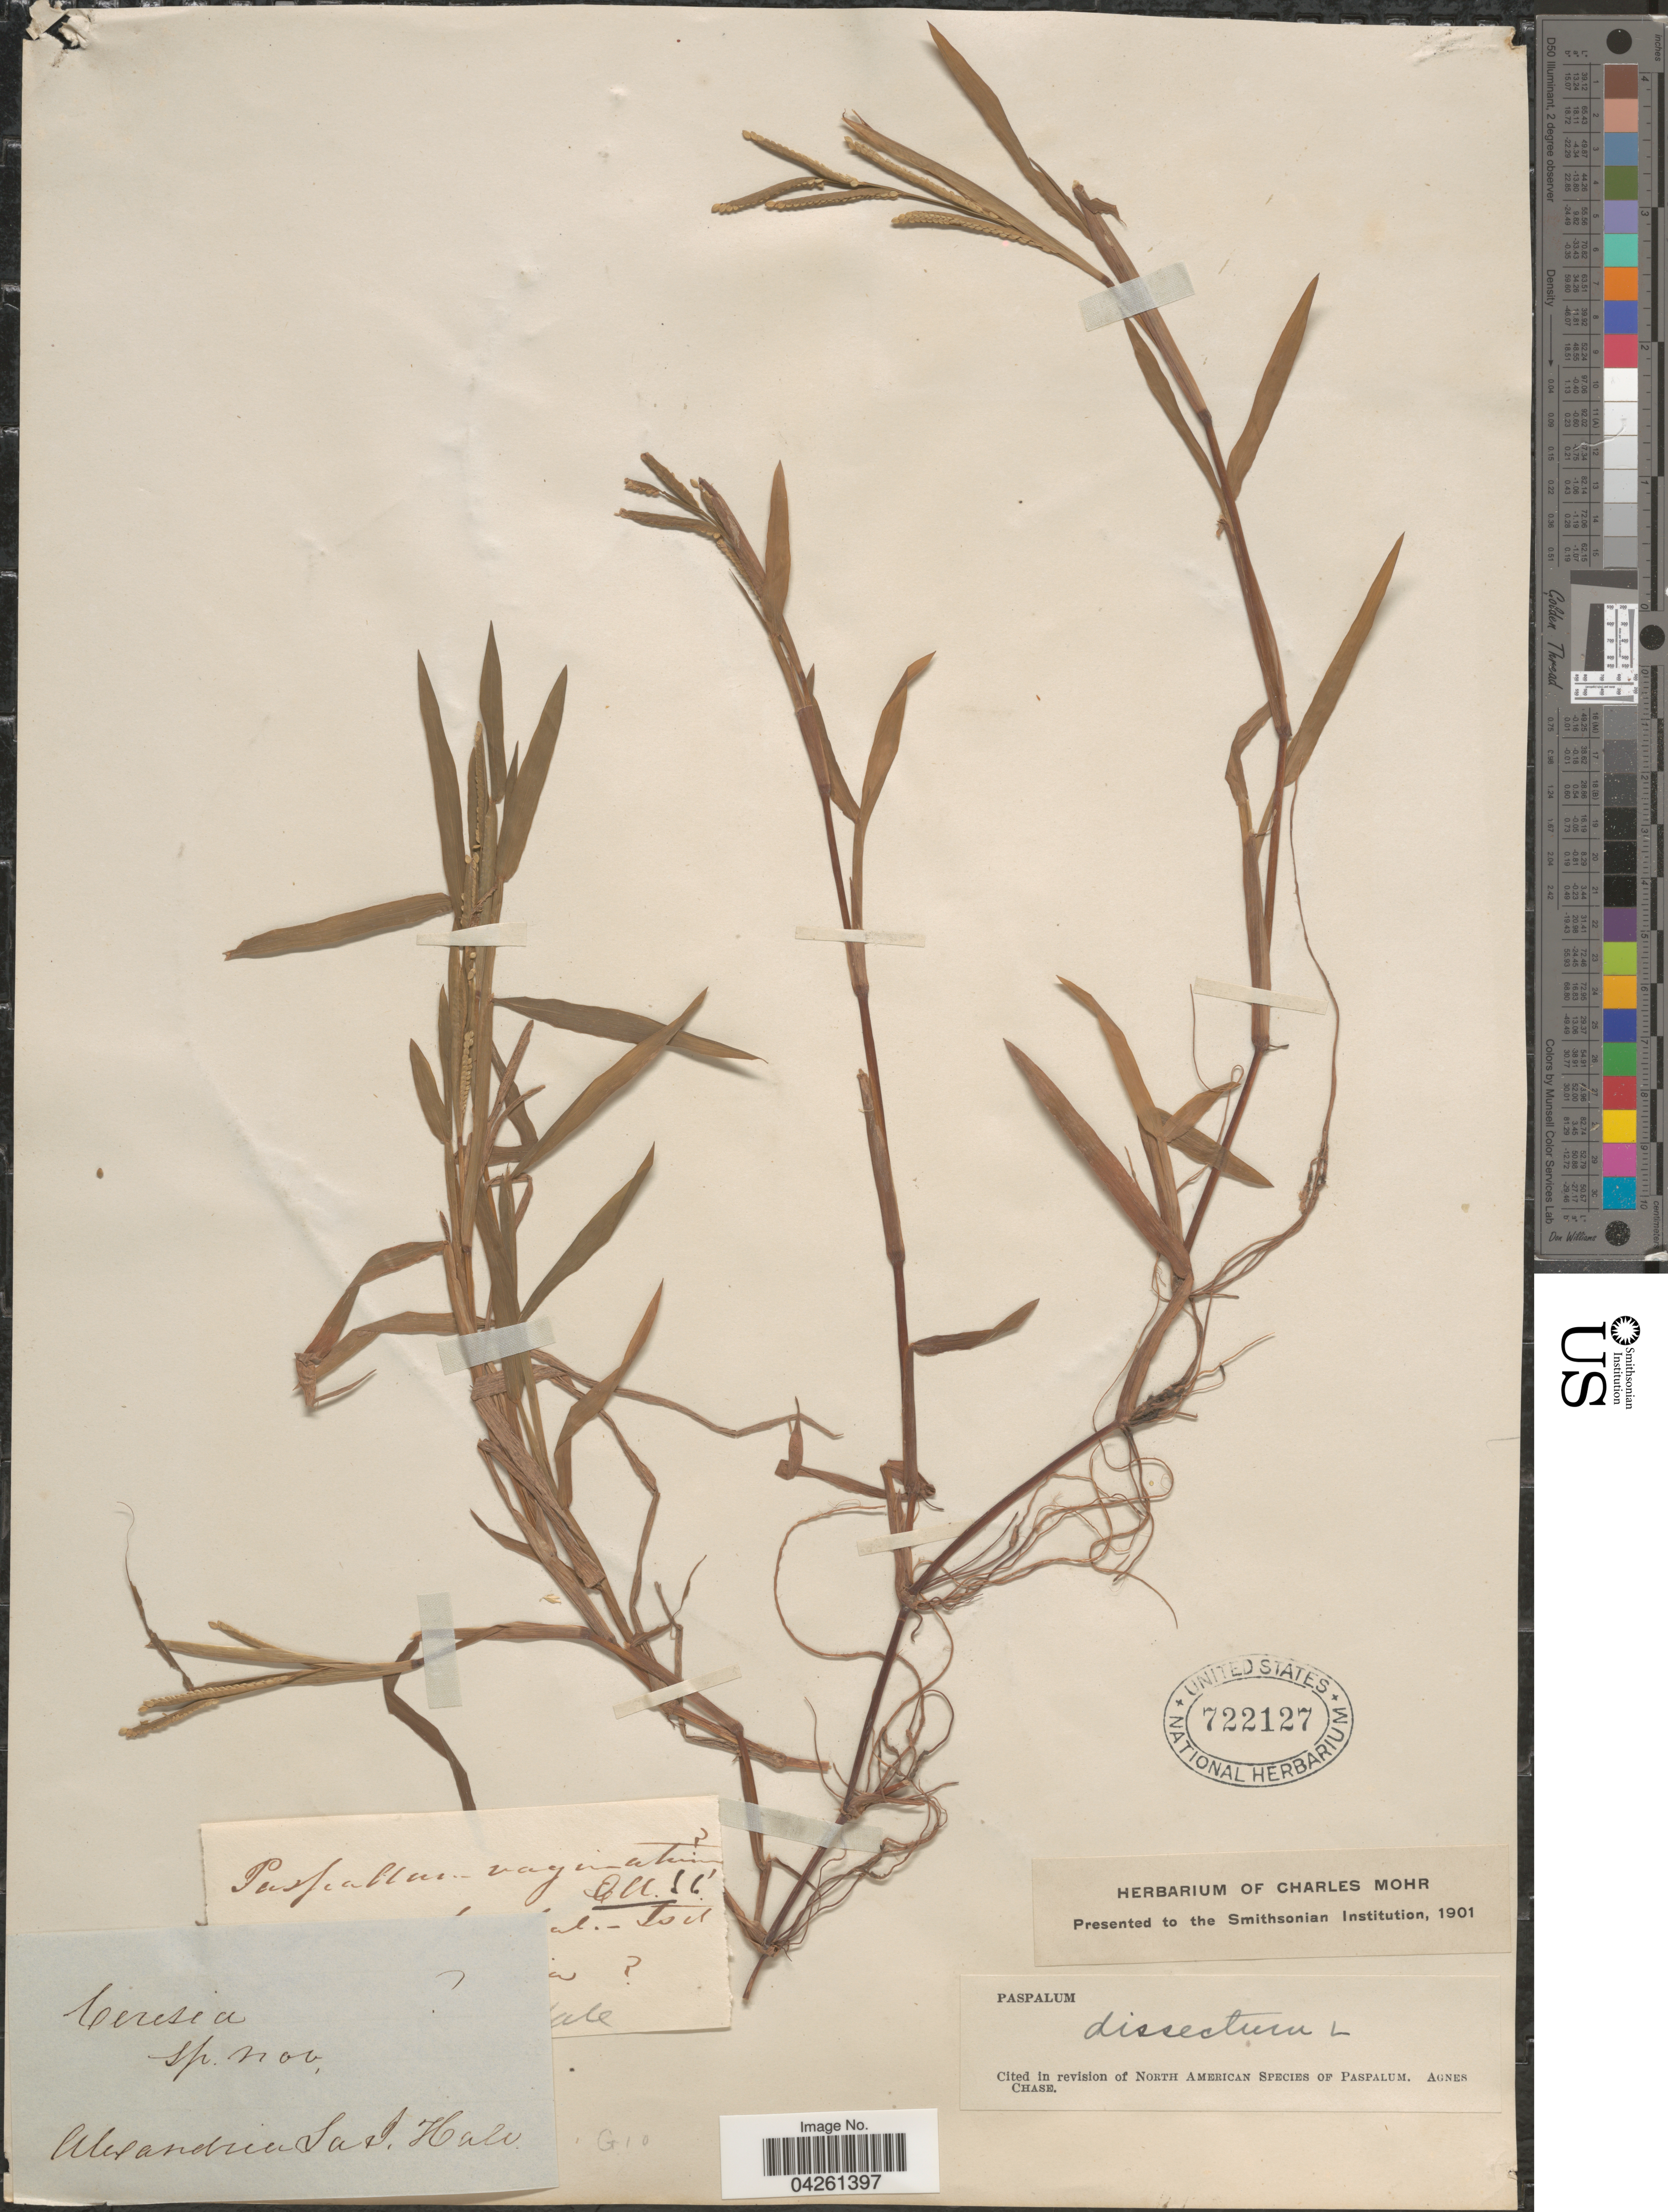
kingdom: Plantae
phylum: Tracheophyta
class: Liliopsida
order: Poales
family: Poaceae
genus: Paspalum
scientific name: Paspalum dissectum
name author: (L.) L.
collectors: J. Hale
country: United States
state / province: Louisiana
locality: Alexandria.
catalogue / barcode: US 722127